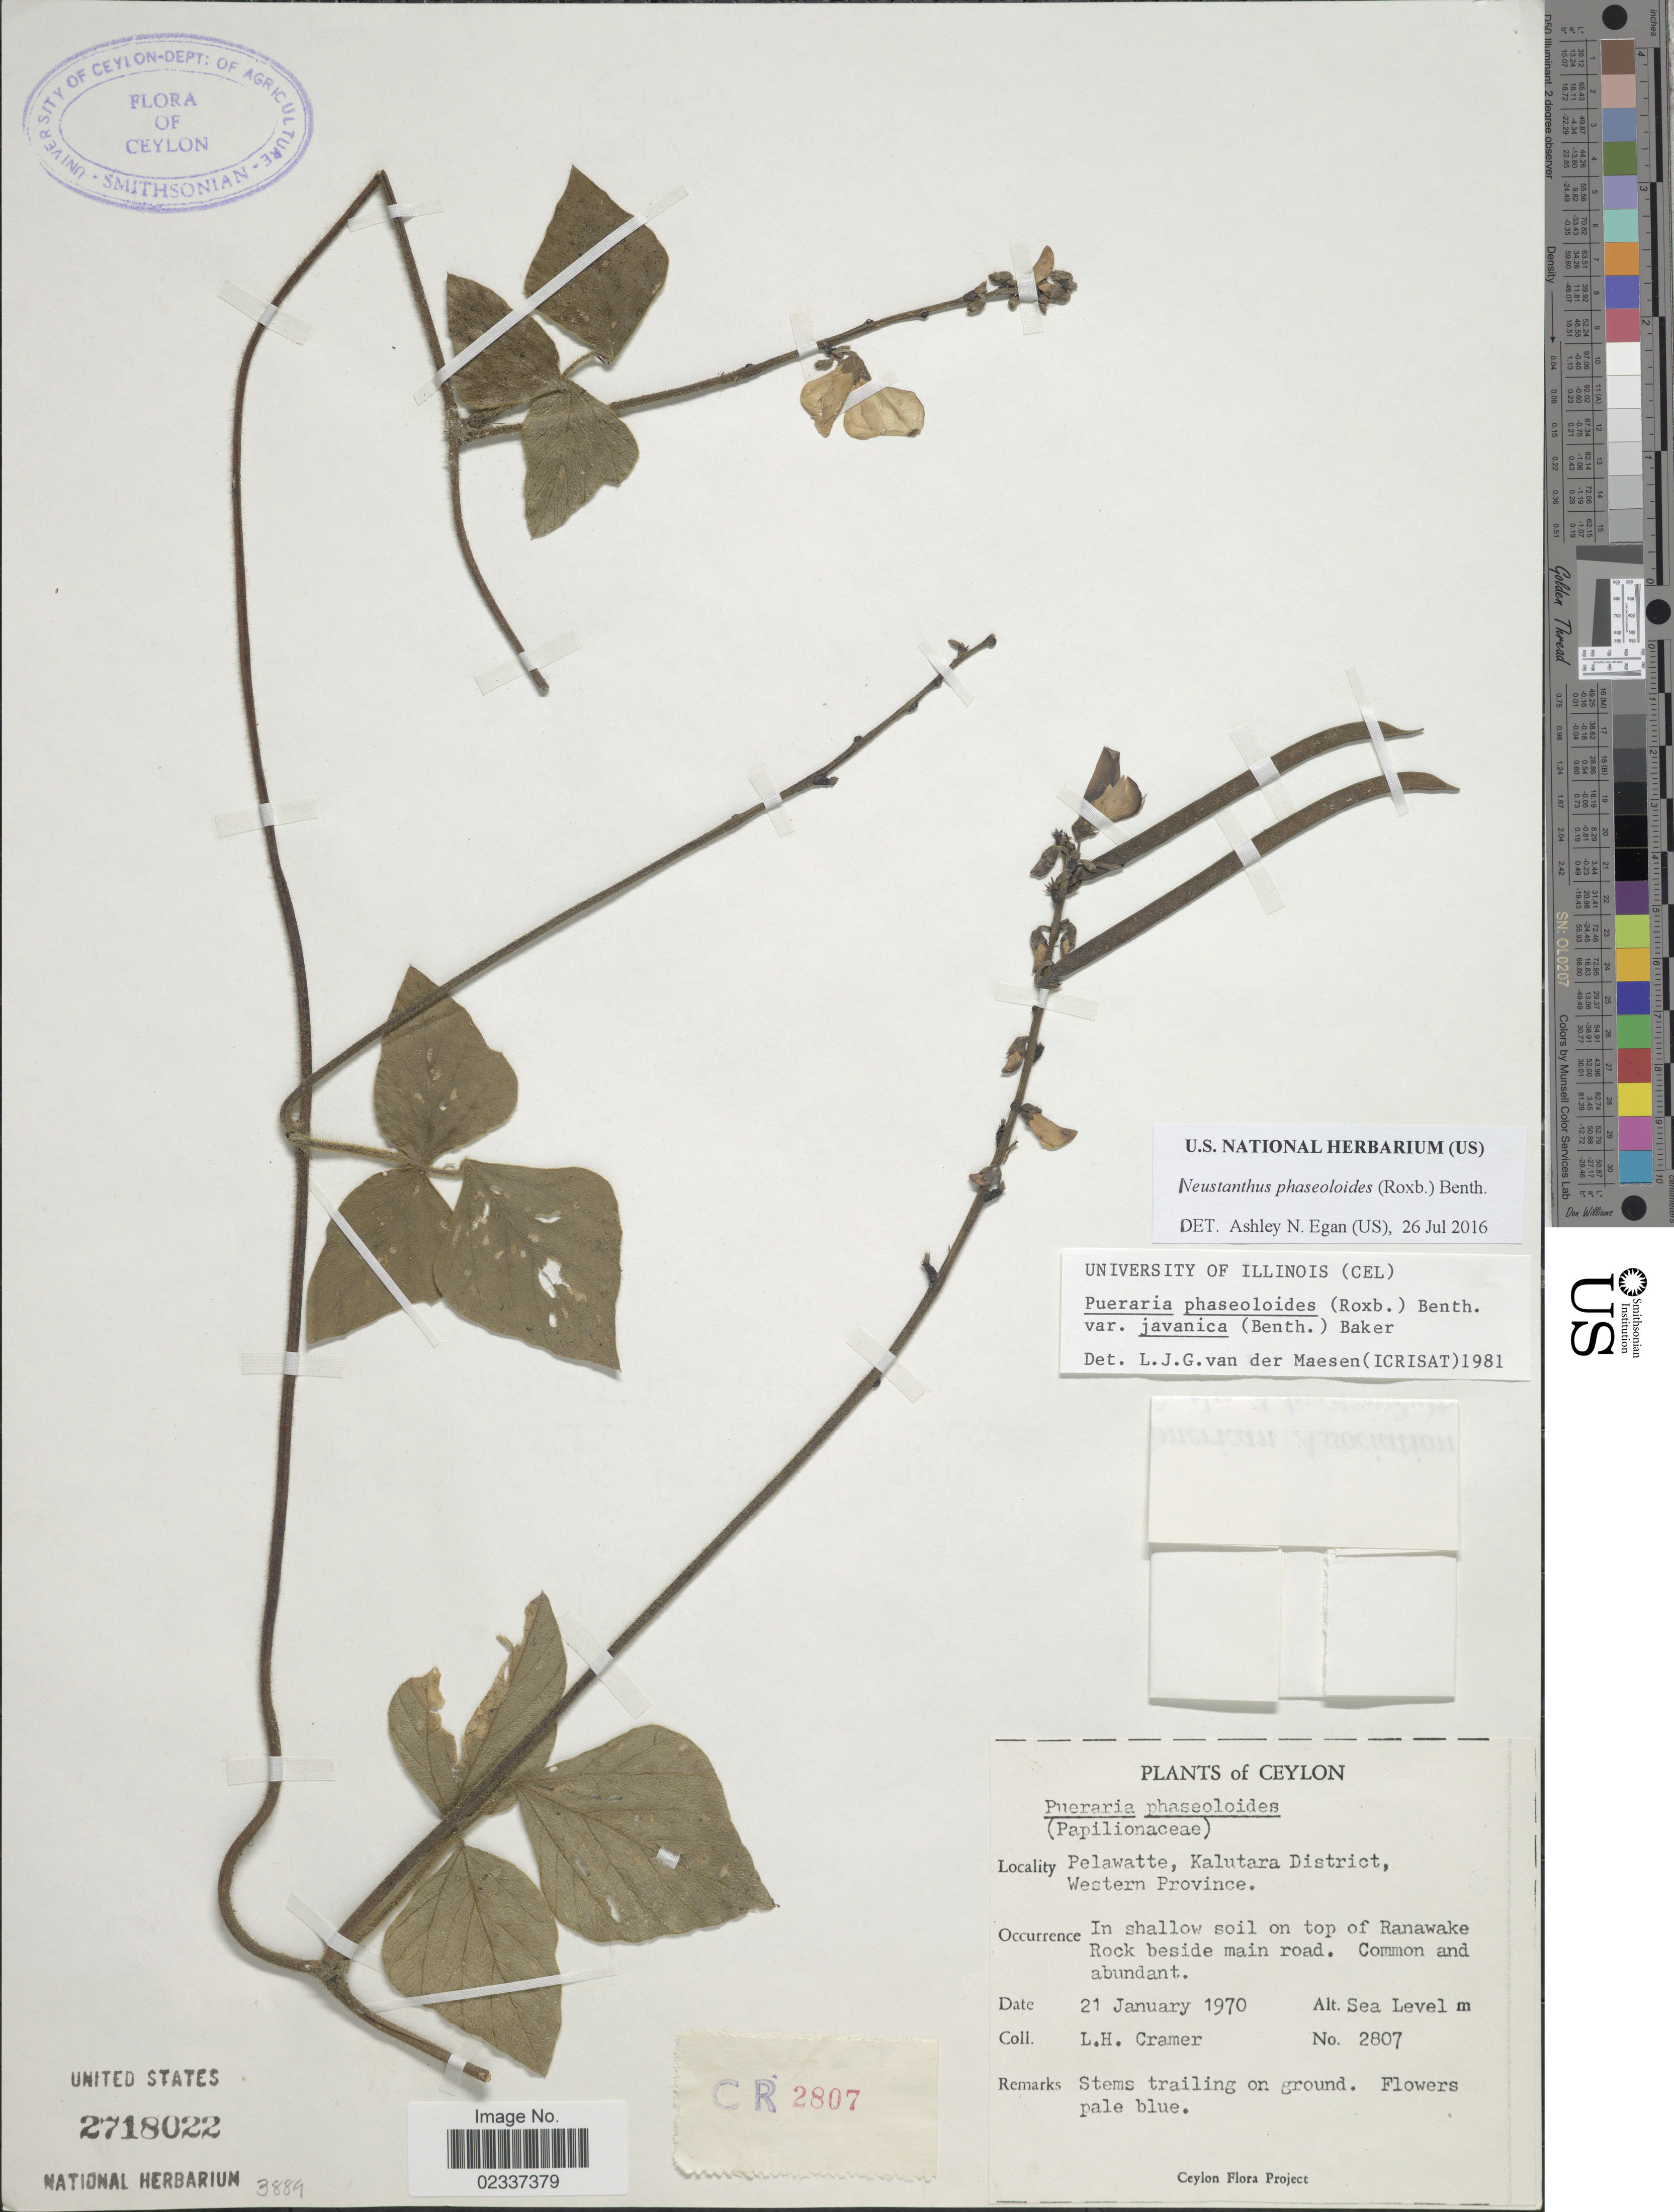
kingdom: Plantae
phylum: Tracheophyta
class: Magnoliopsida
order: Fabales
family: Fabaceae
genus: Neustanthus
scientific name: Neustanthus phaseoloides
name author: (Roxb.) Benth.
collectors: L. H. Cramer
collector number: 2807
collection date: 1970-01-21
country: Sri Lanka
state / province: Western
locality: Ceylon, Pelawatte, Kalutara District, Western Province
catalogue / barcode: US 2718022